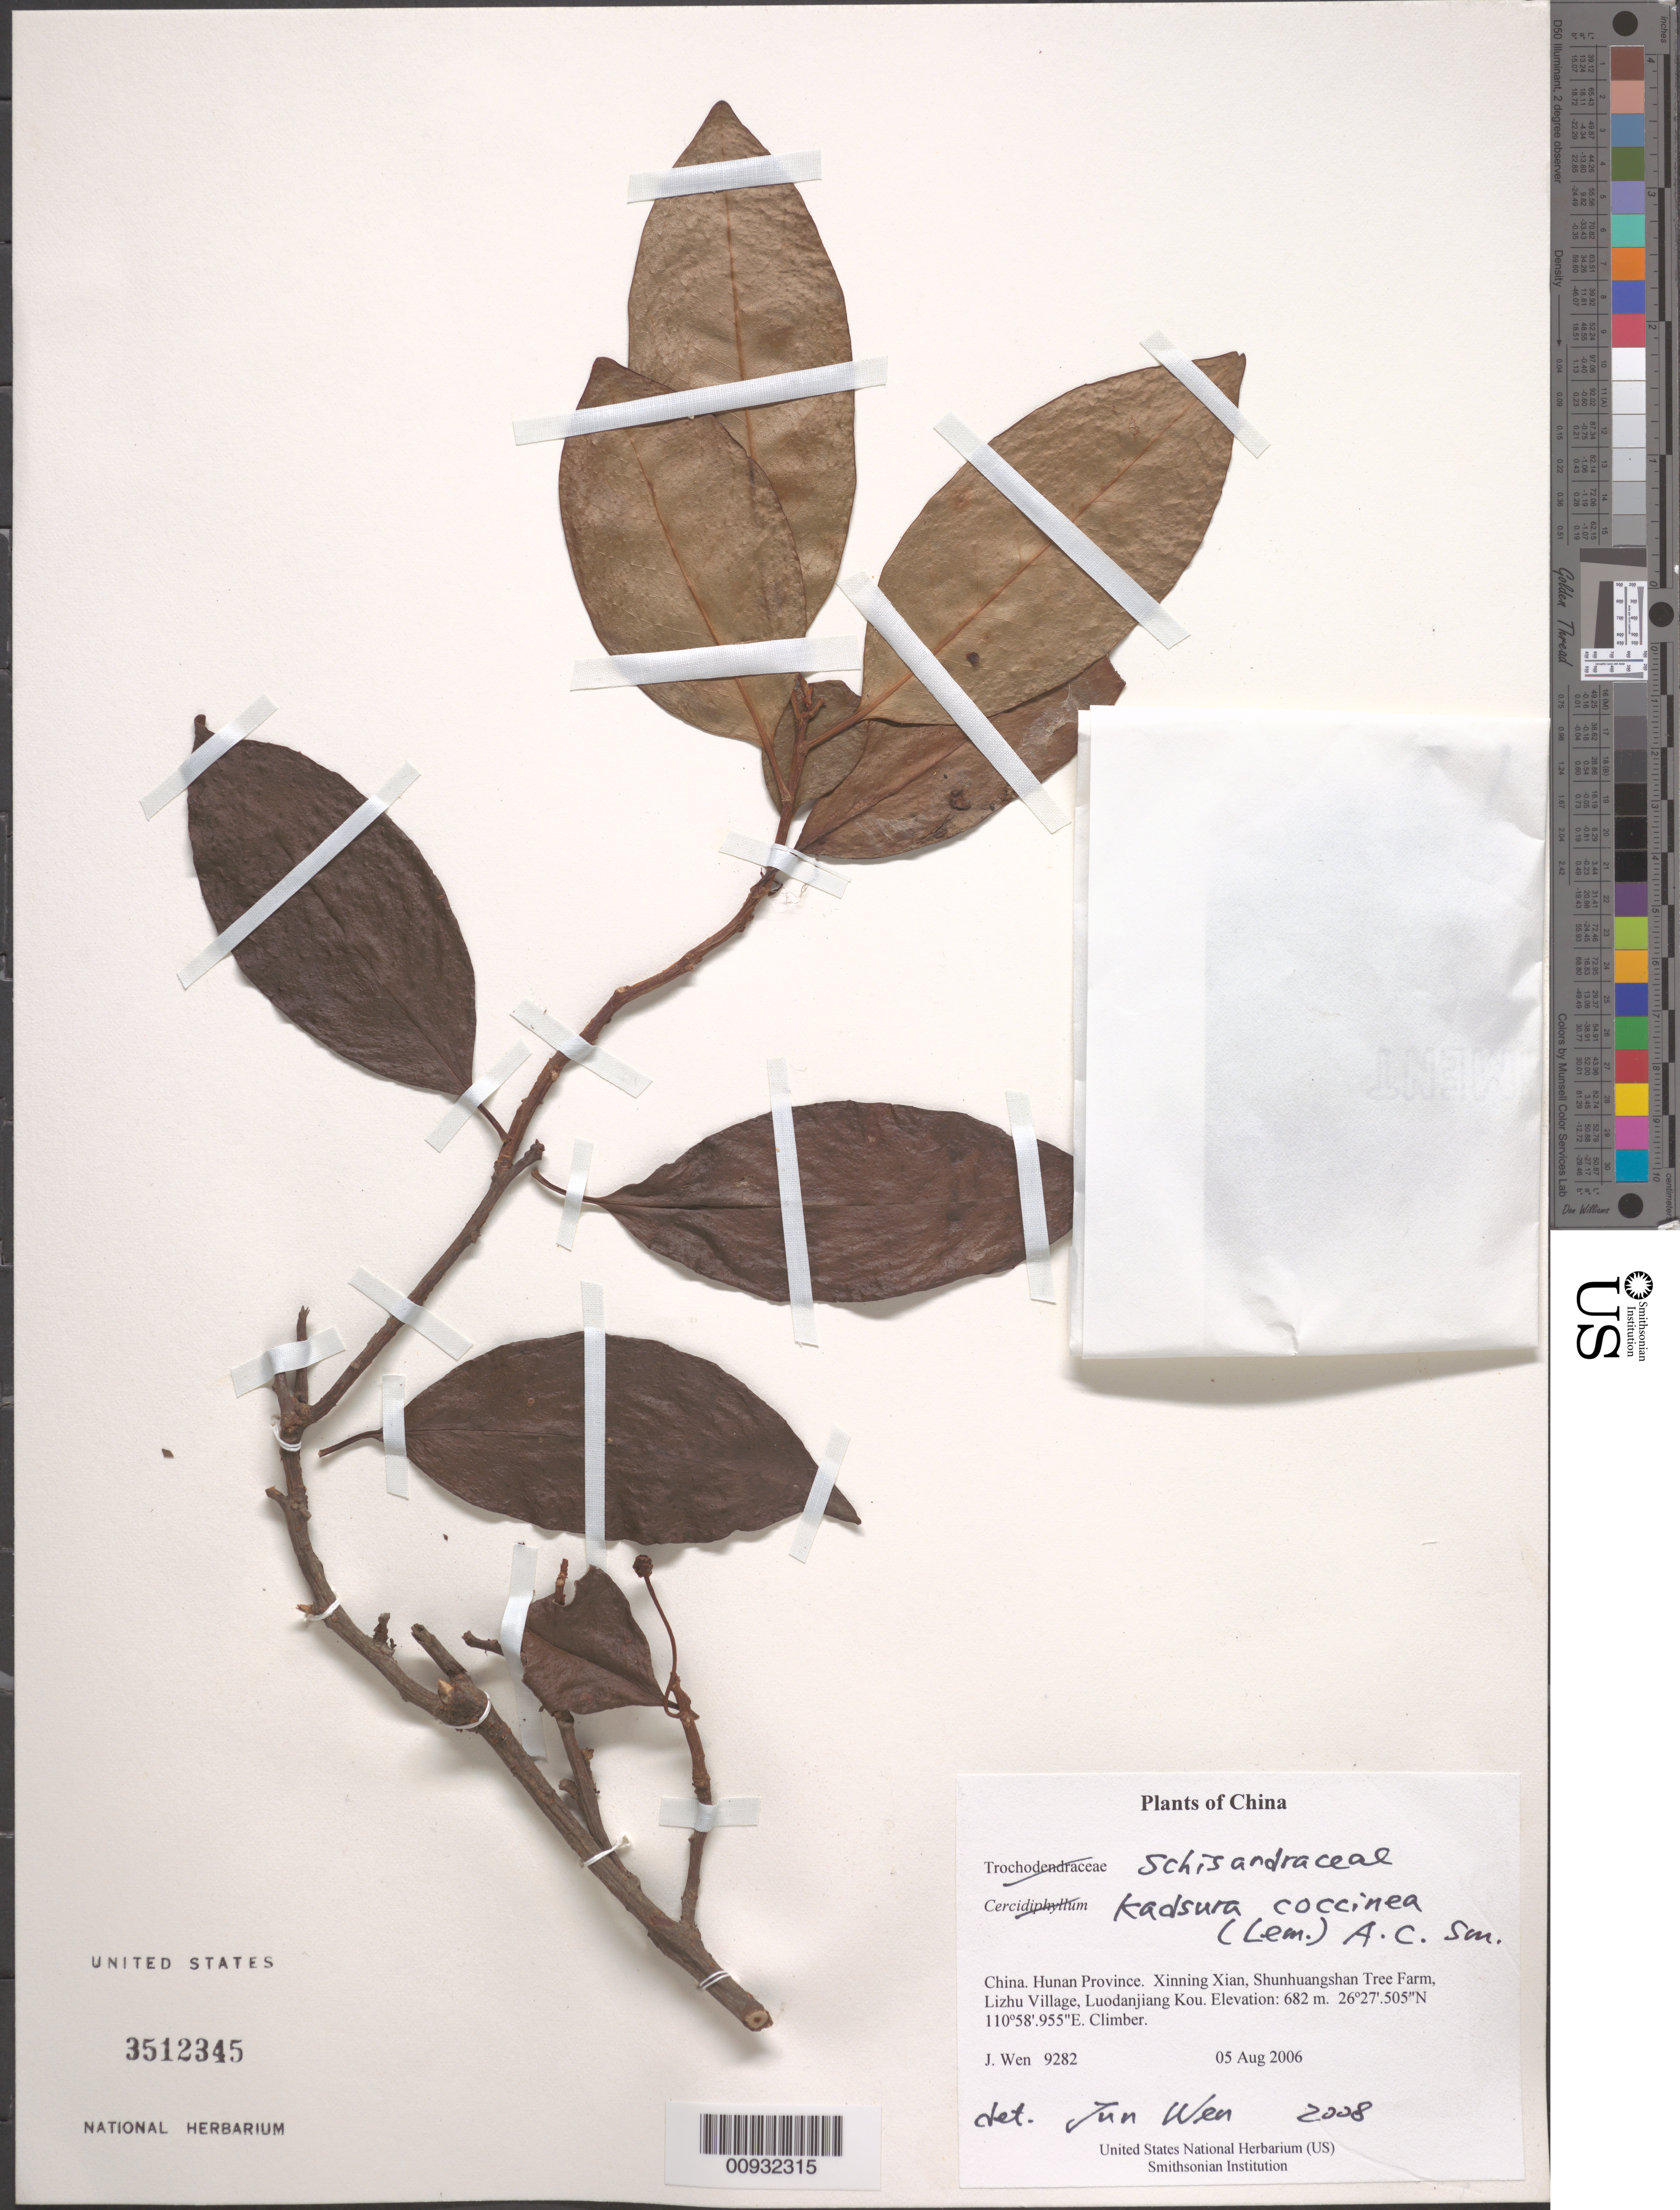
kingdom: Plantae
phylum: Tracheophyta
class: Magnoliopsida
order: Austrobaileyales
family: Schisandraceae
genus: Kadsura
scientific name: Kadsura coccinea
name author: (Lem.) A.C. Sm.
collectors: J. Wen & S. Wu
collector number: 9282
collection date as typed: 05 Aug 2006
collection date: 2006-08-05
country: China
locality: Hunan Province. Xinning Xian, Shunhuangshan Tree Farm, Lizhu Village, Luodanjiang Kou.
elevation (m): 682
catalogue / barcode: US 3512345